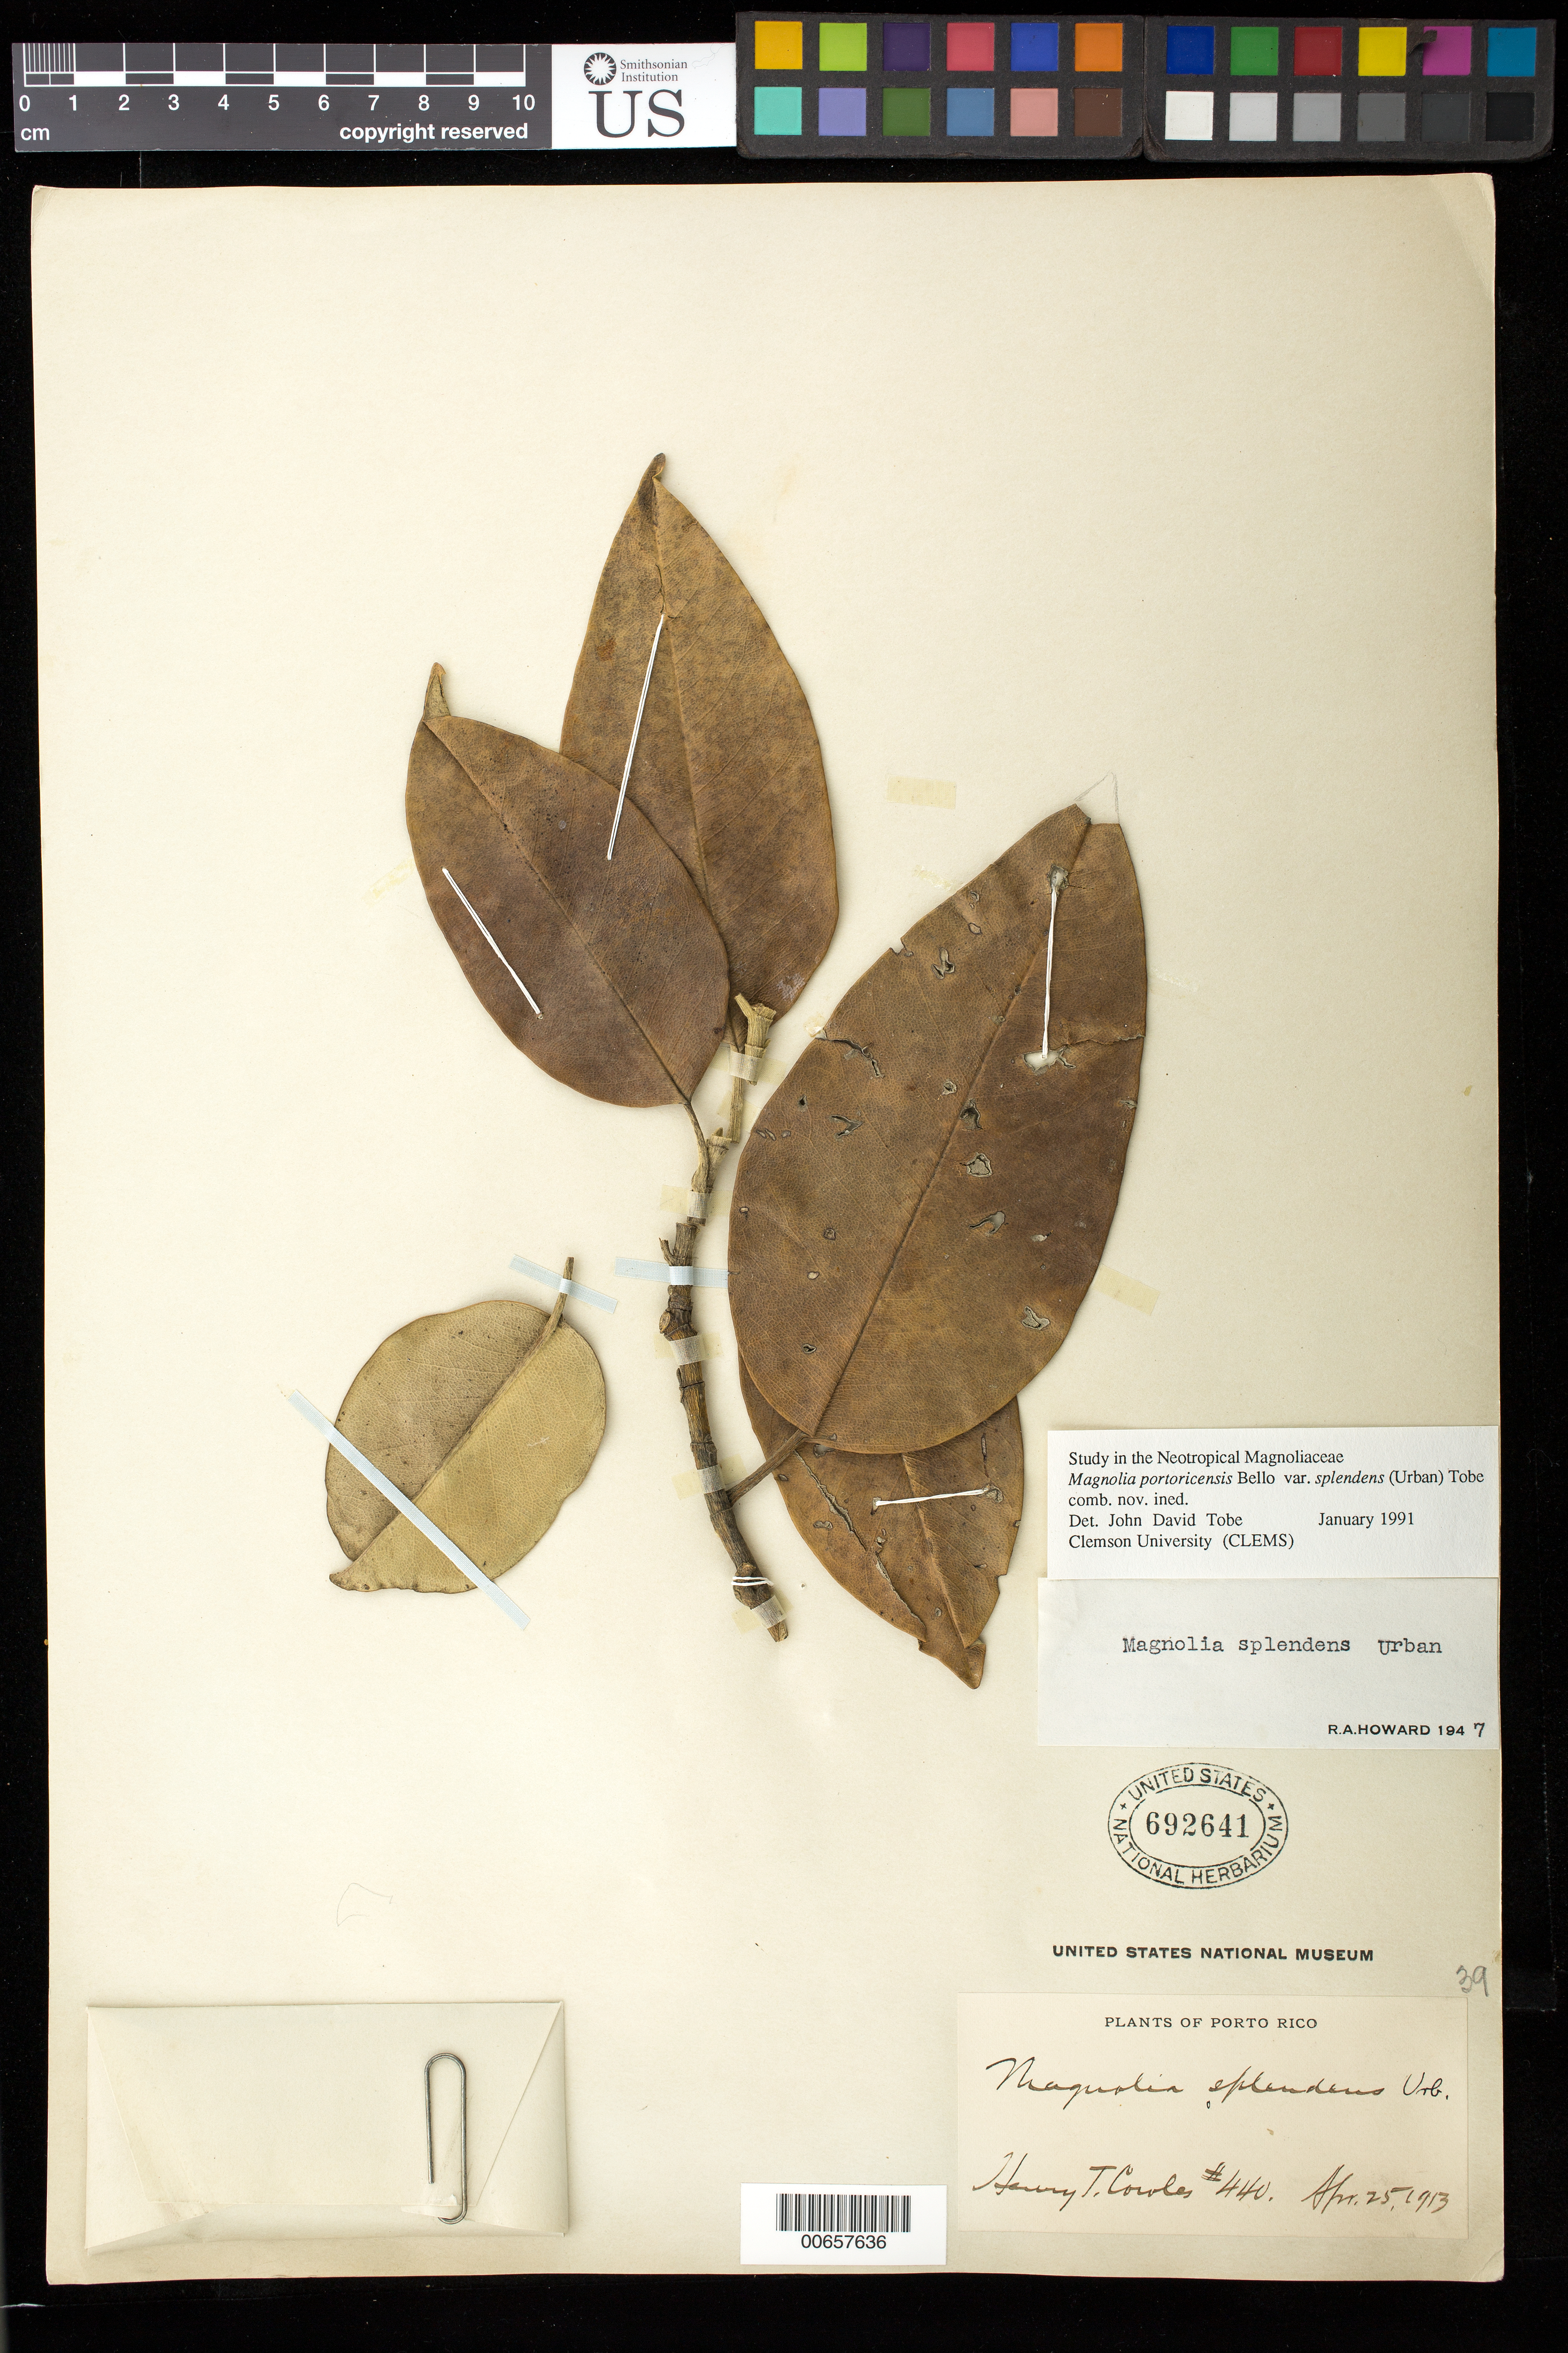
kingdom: Plantae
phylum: Tracheophyta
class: Magnoliopsida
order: Magnoliales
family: Magnoliaceae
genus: Magnolia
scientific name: Magnolia portoricensis var. splendens (Urb.) Tobe, comb. nov. ined.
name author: (Urb.) Tobe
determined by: Tobe, J. D., (CLEMS), Clemson University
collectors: H. Coroles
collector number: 440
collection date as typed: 25 Apr 1913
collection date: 1913-04-25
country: Puerto Rico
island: Greater Antilles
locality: Sierra de Naguabo ad Rio Blanco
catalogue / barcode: US 692641